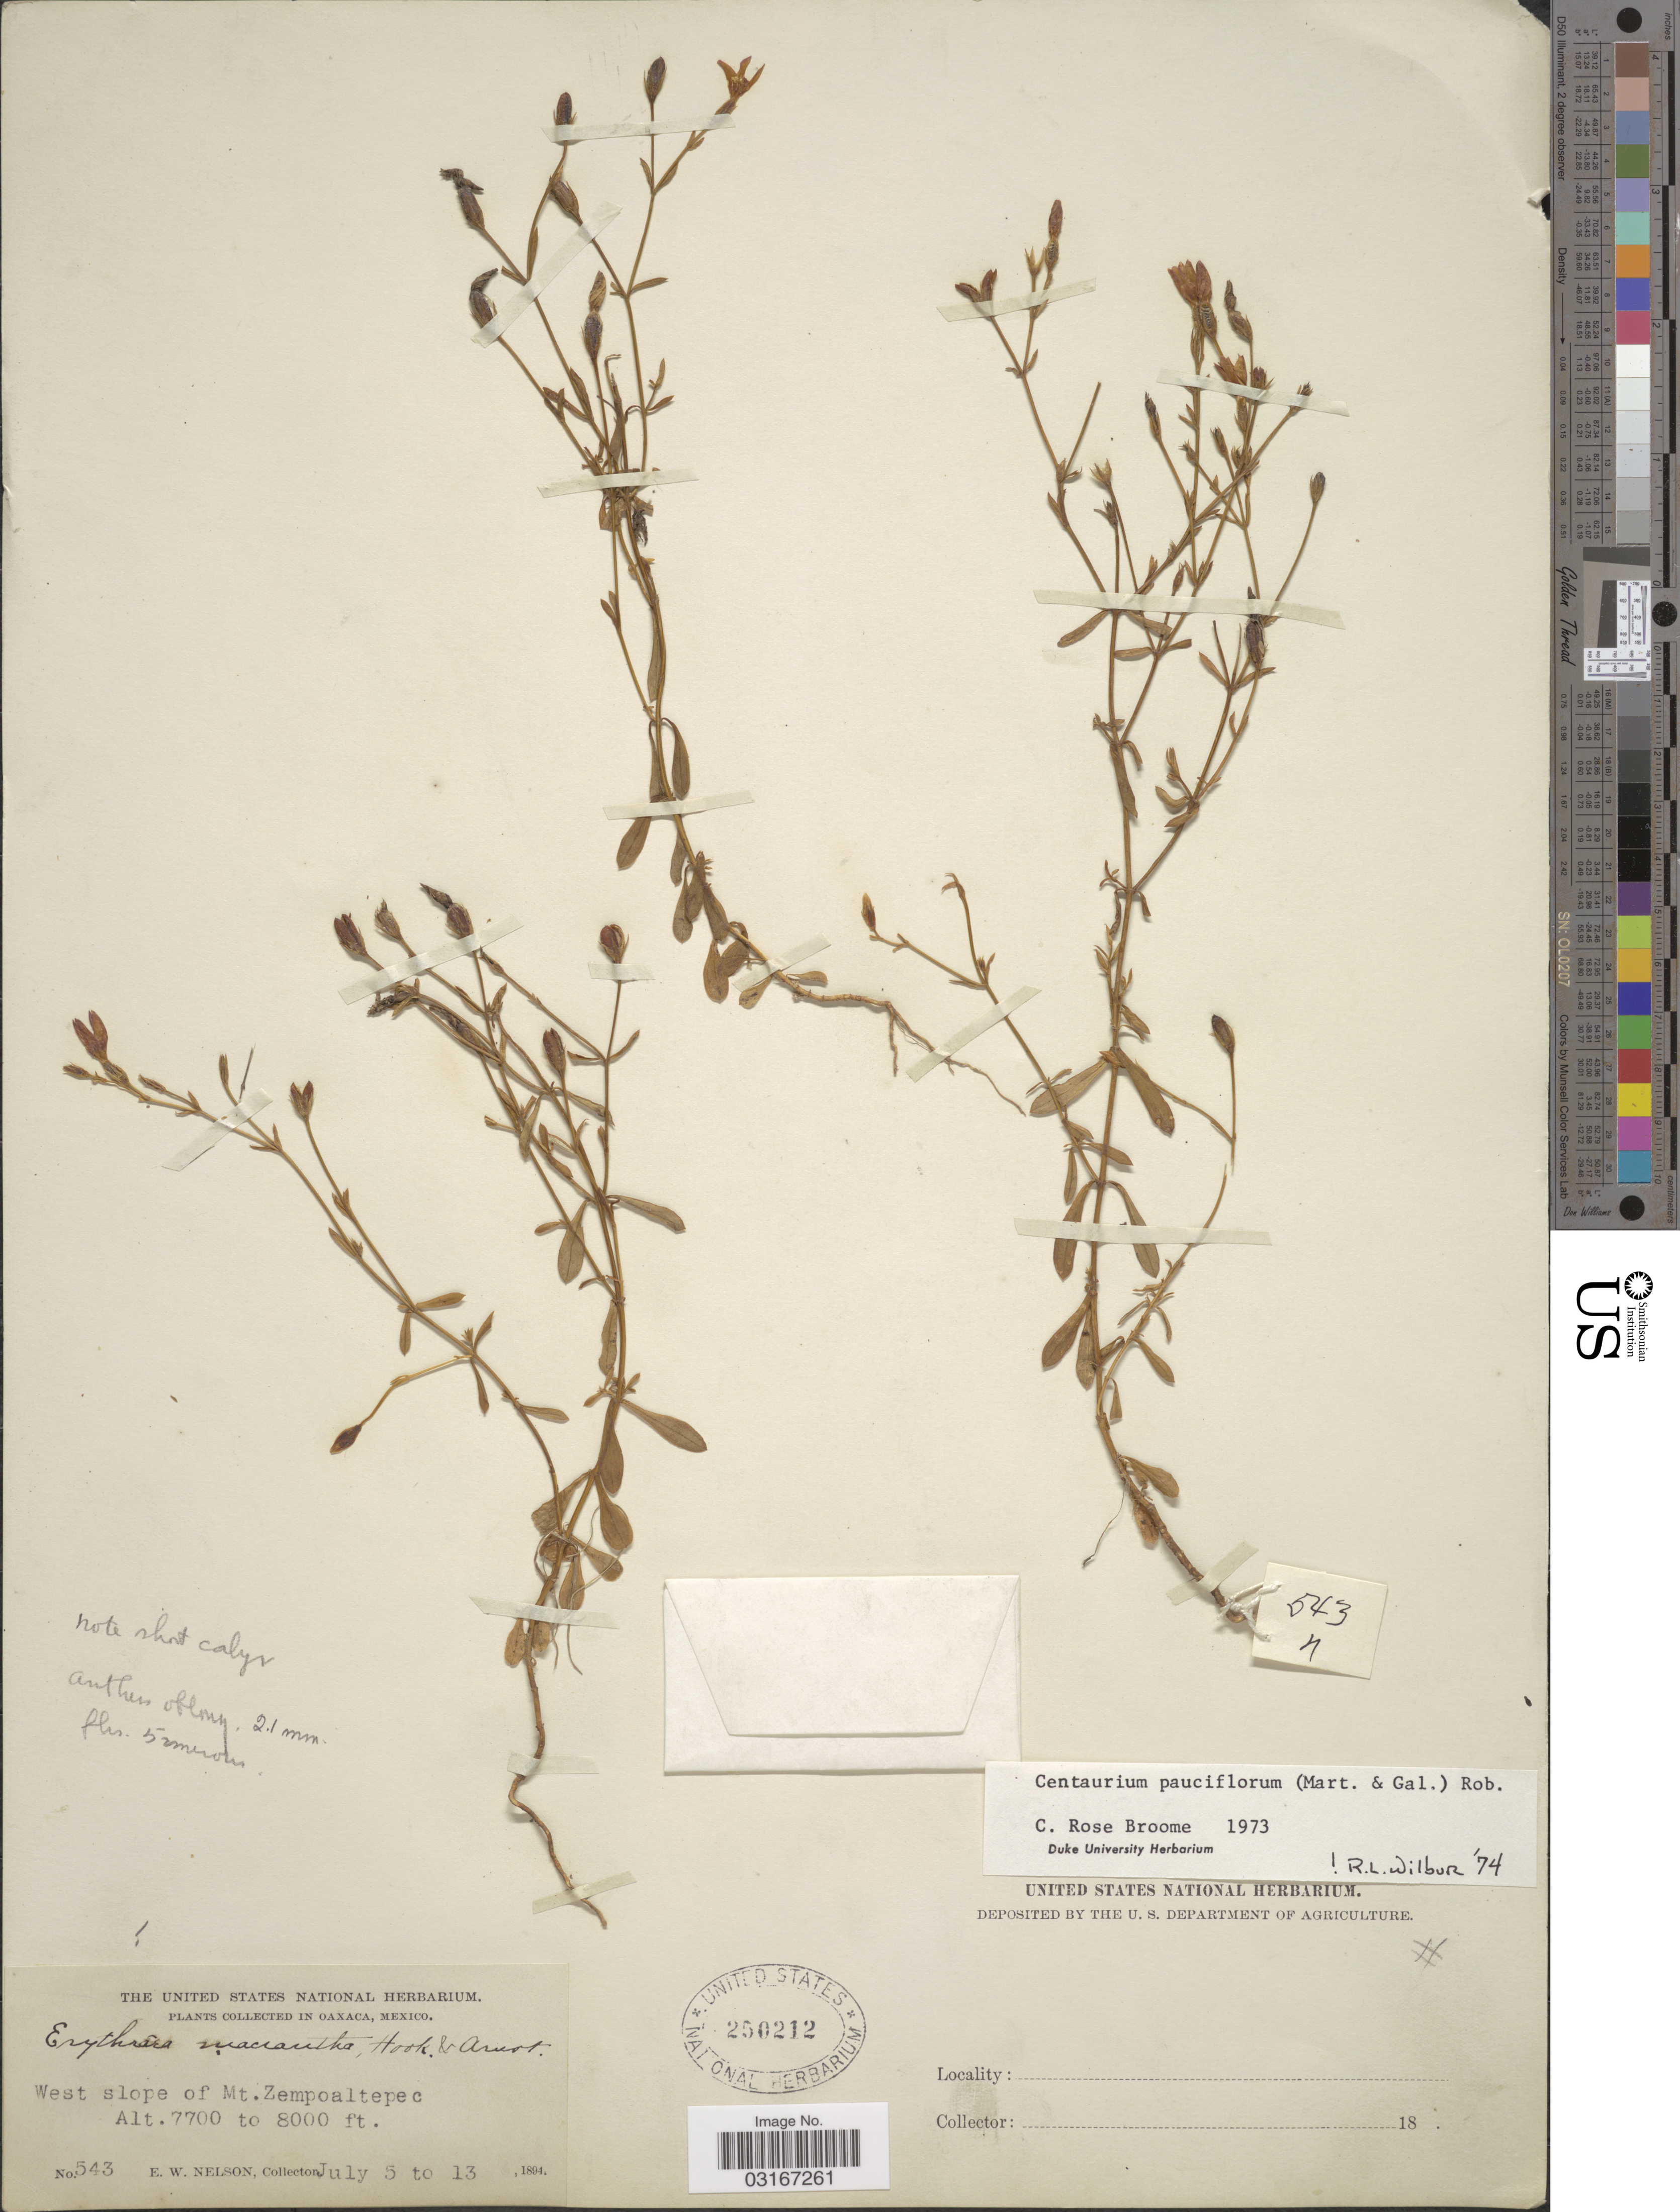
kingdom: Plantae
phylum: Tracheophyta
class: Magnoliopsida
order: Gentianales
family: Gentianaceae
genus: Centaurium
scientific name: Centaurium pauciflorum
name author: (M. Martens & Galeotti) B.L. Rob.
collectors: E. W. Nelson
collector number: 543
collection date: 1894-07-05/1894-07-13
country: Mexico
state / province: Oaxaca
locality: West slope of Mt. Zempoaltepec.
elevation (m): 2347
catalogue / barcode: US 250212